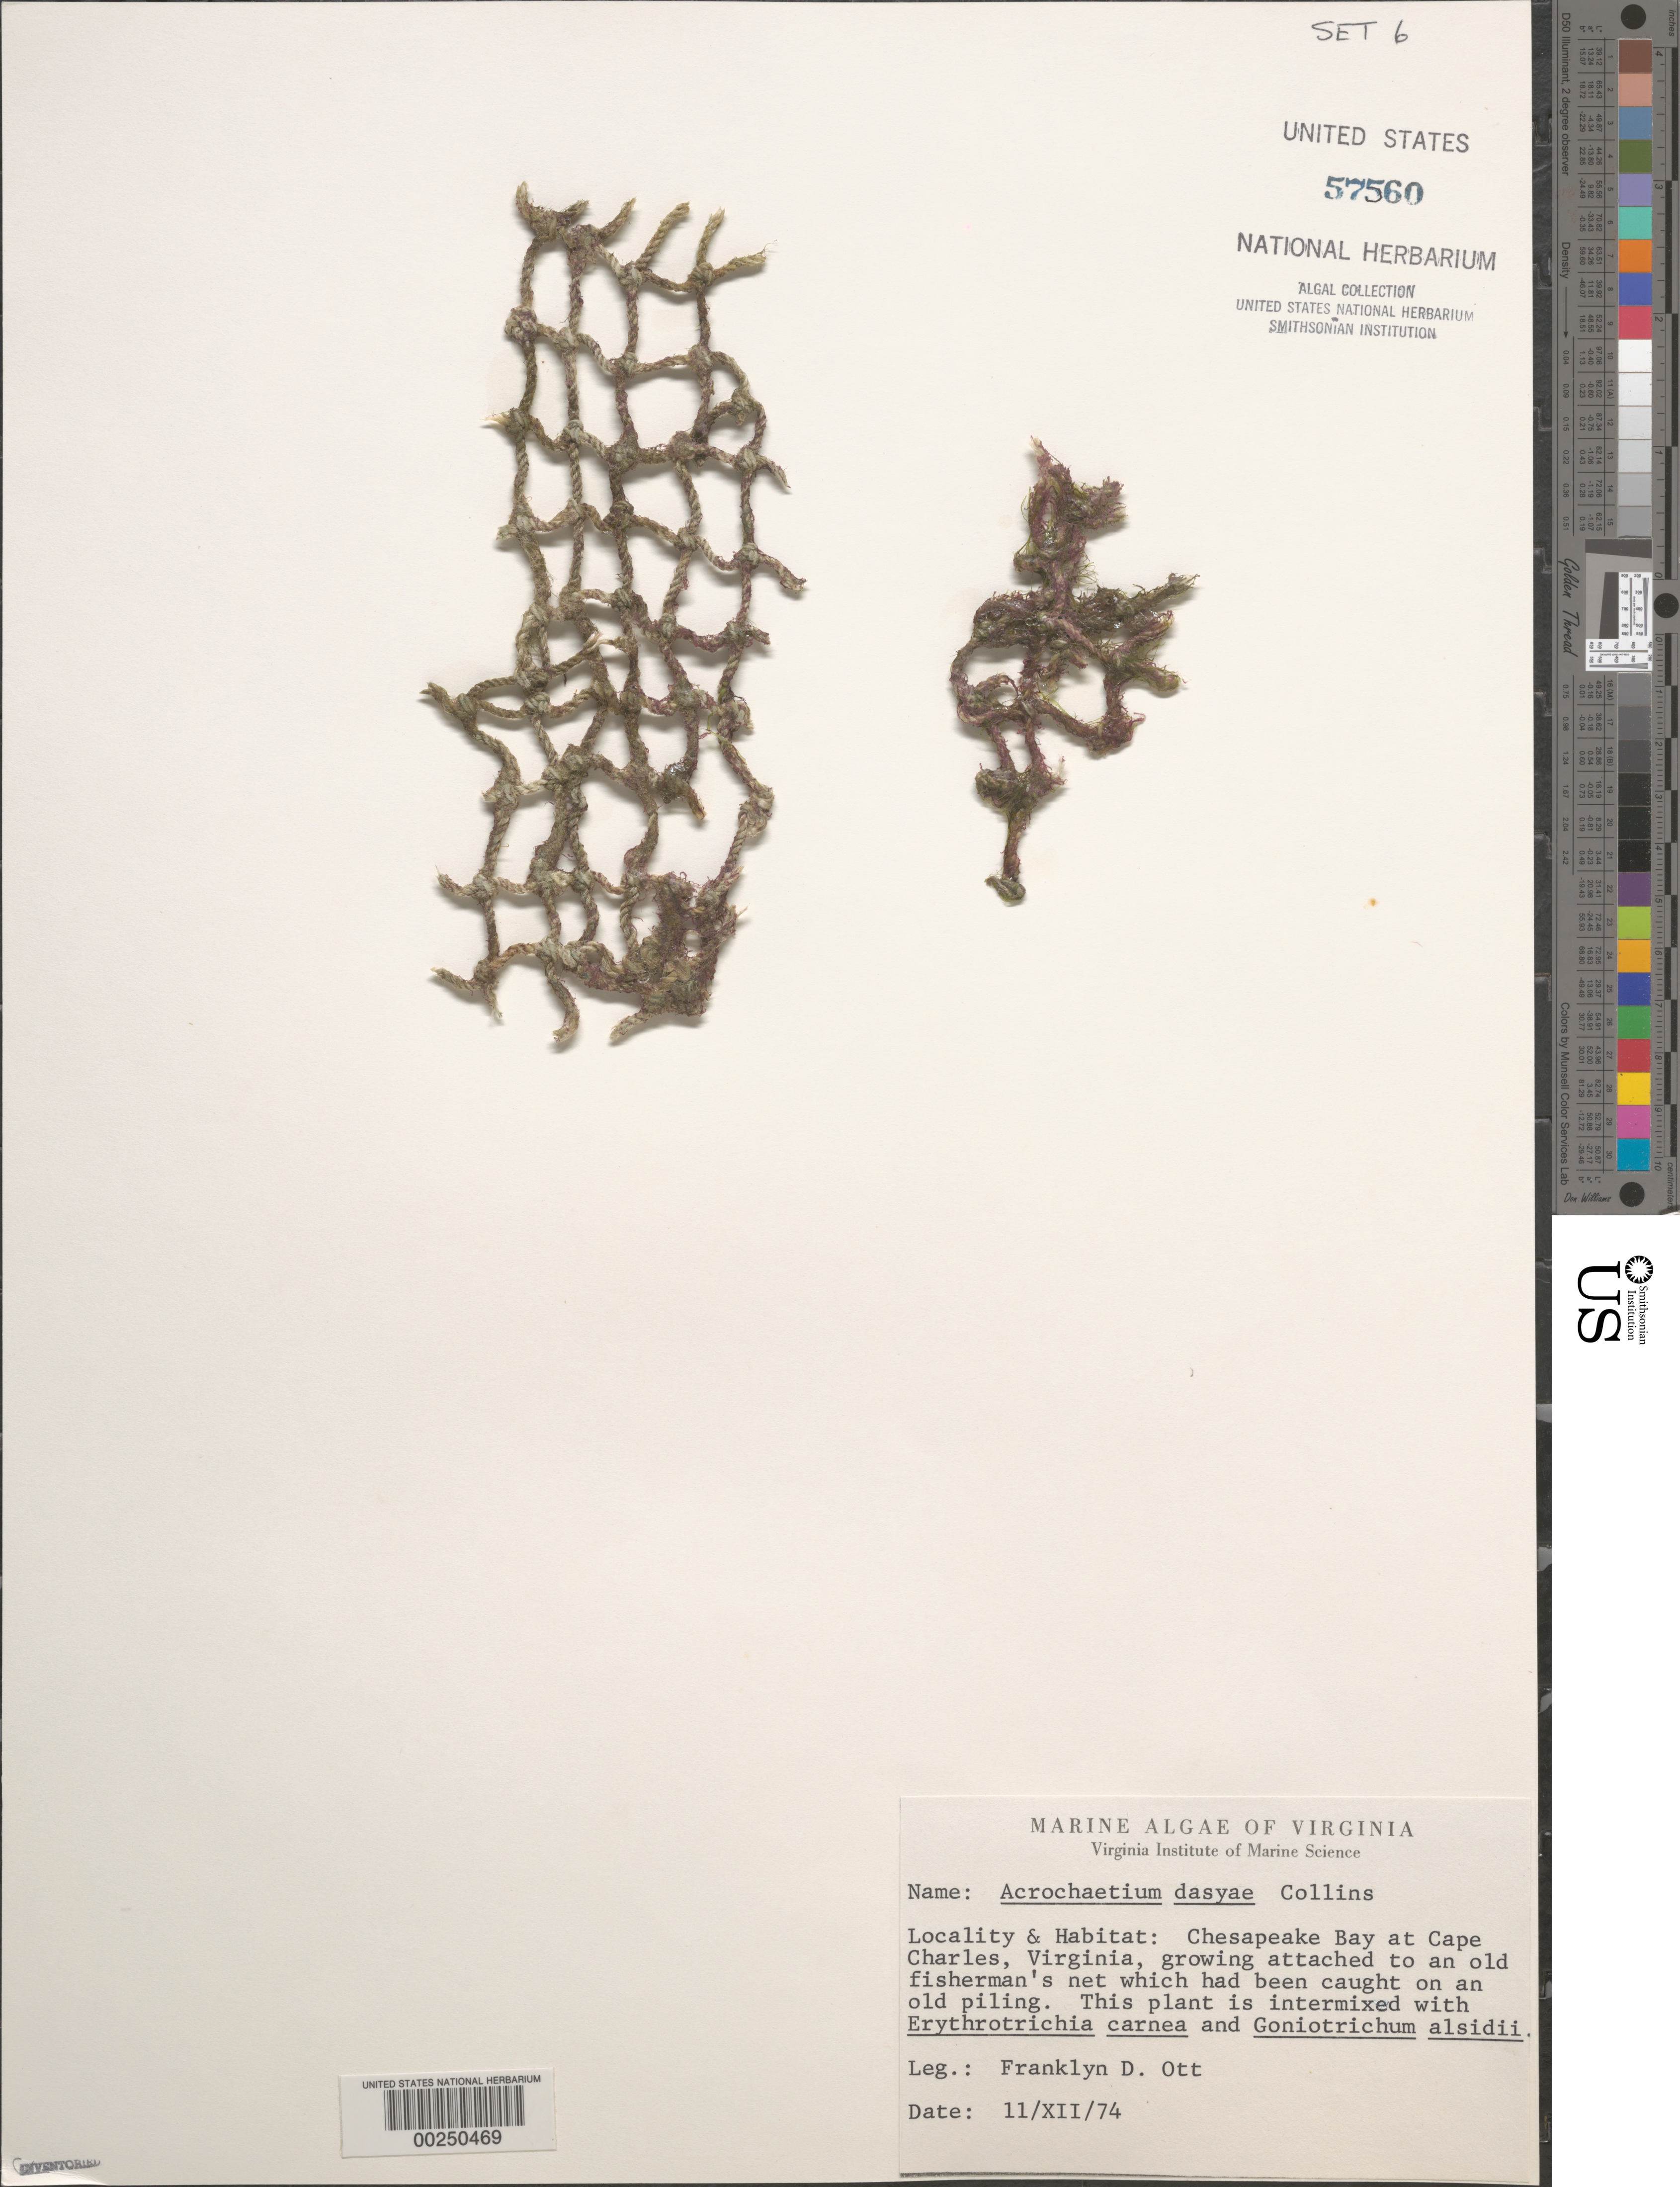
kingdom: Plantae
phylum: Rhodophyta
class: Florideophyceae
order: Colaconematales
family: Colaconemataceae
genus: Colaconema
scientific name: Colaconema dasyae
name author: (Collins) H. Stegenga et al.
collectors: F. Ott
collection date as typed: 11 Dec 1974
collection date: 1974-12-11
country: United States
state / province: Virginia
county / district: Northampton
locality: Cape Charles, Chesapeake Bay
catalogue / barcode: US 57560